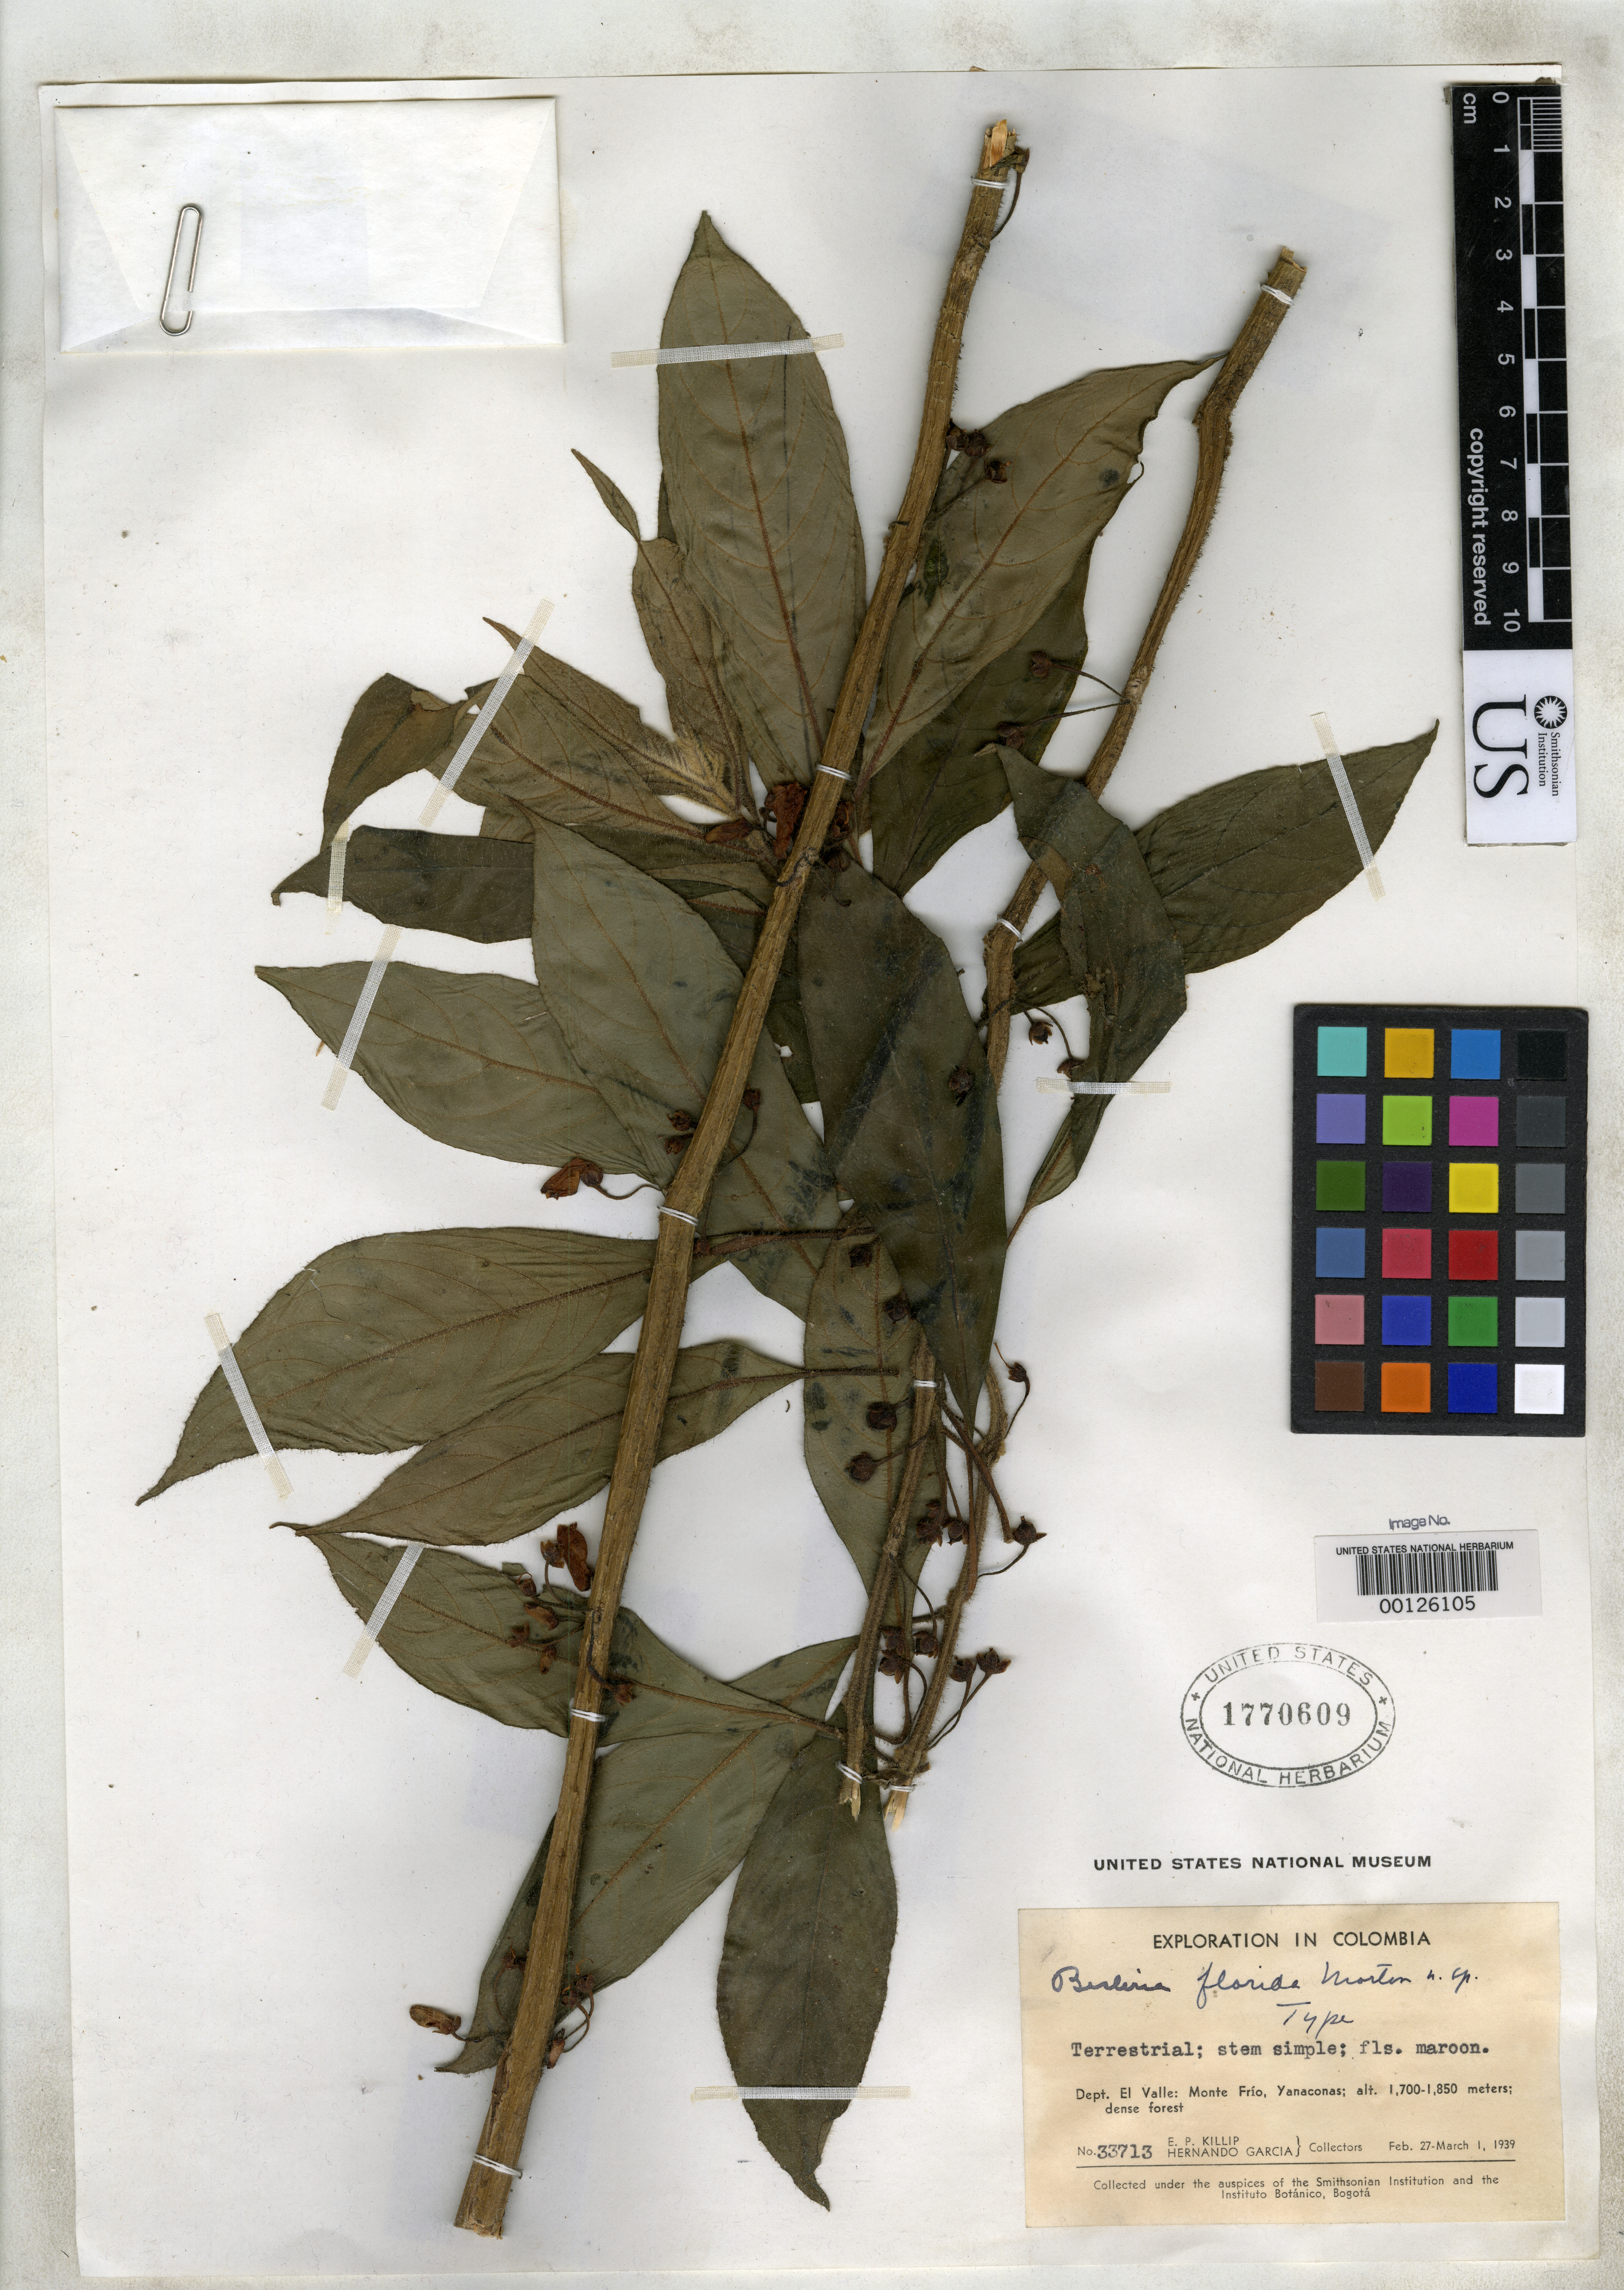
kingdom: Plantae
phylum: Tracheophyta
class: Magnoliopsida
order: Lamiales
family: Gesneriaceae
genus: Besleria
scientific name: Besleria florida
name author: C.V. Morton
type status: Holotype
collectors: E. P. Killip & H. García Barriga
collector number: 33713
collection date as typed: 27 Feb 1939 to 01 Mar 1939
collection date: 1939-02-27/1939-03-01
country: Colombia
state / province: Valle del Cauca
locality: Monte Frio, Yanaconas.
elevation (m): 1700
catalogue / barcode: US 1770609